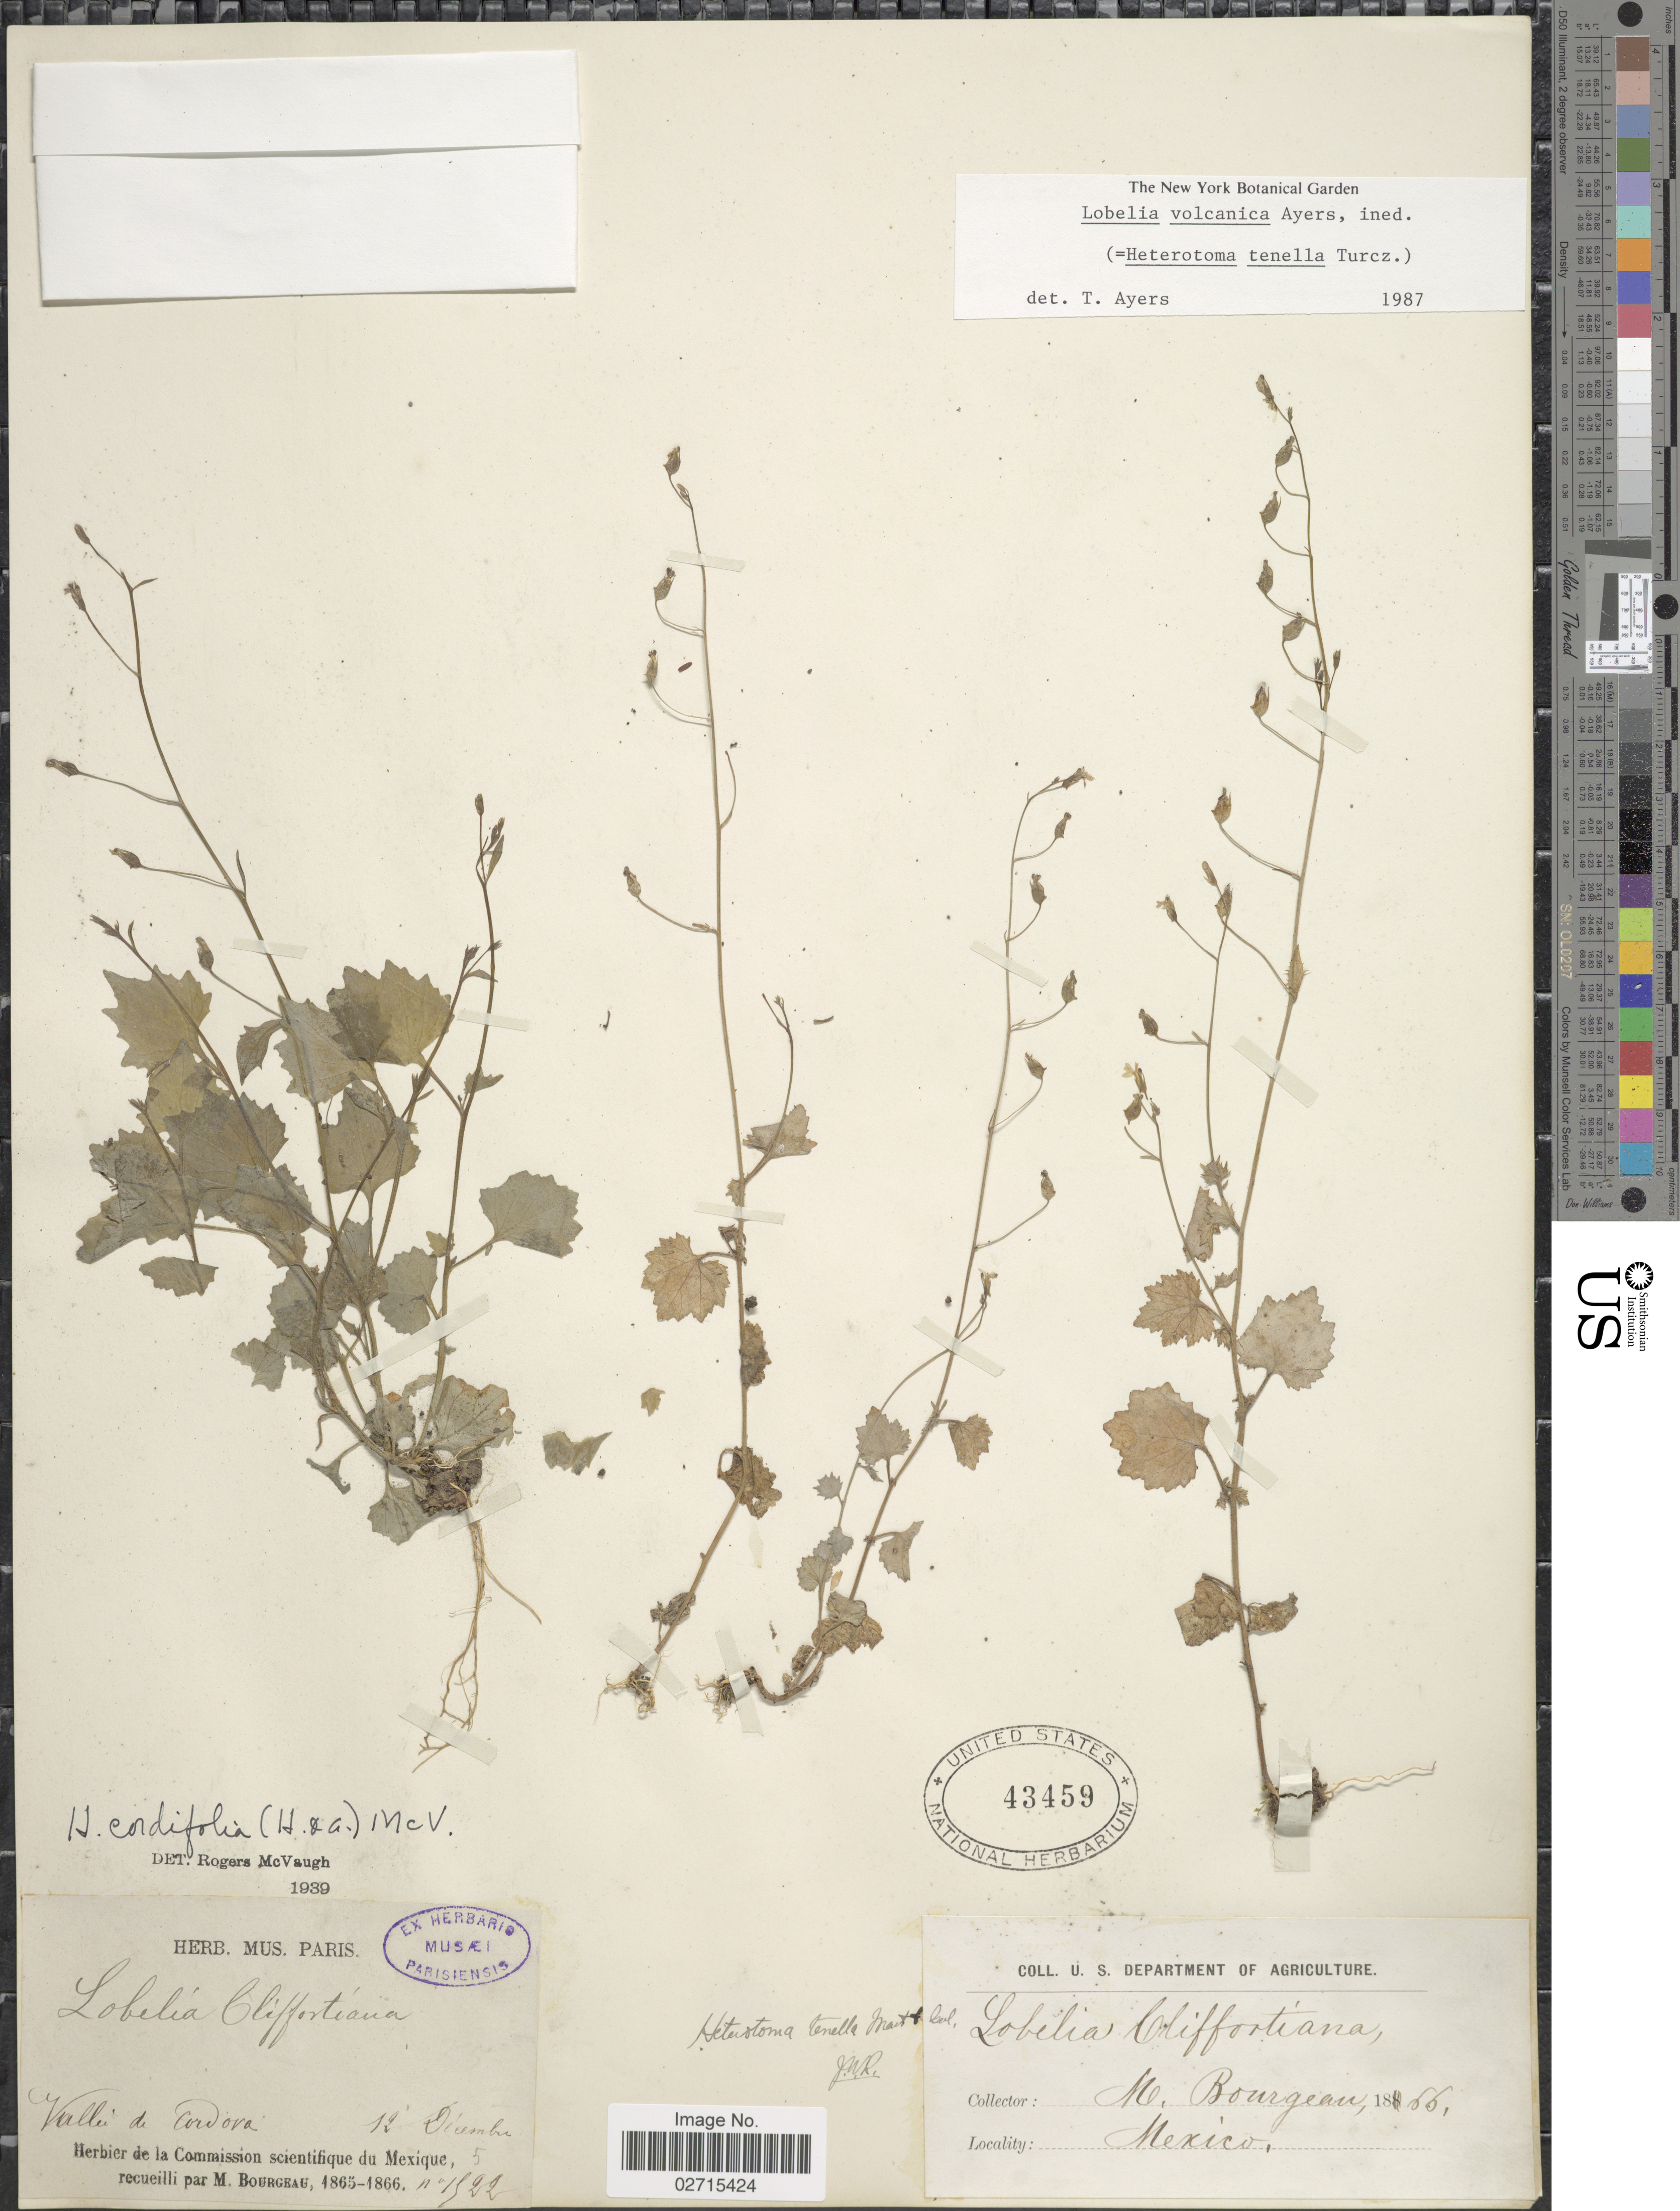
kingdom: Plantae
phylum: Tracheophyta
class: Magnoliopsida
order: Asterales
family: Campanulaceae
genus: Lobelia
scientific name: Lobelia volcanica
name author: T.J. Ayers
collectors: M. Bourgeau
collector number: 1922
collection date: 1866-12-12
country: Mexico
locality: Vallée de Cordova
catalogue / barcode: US 43459